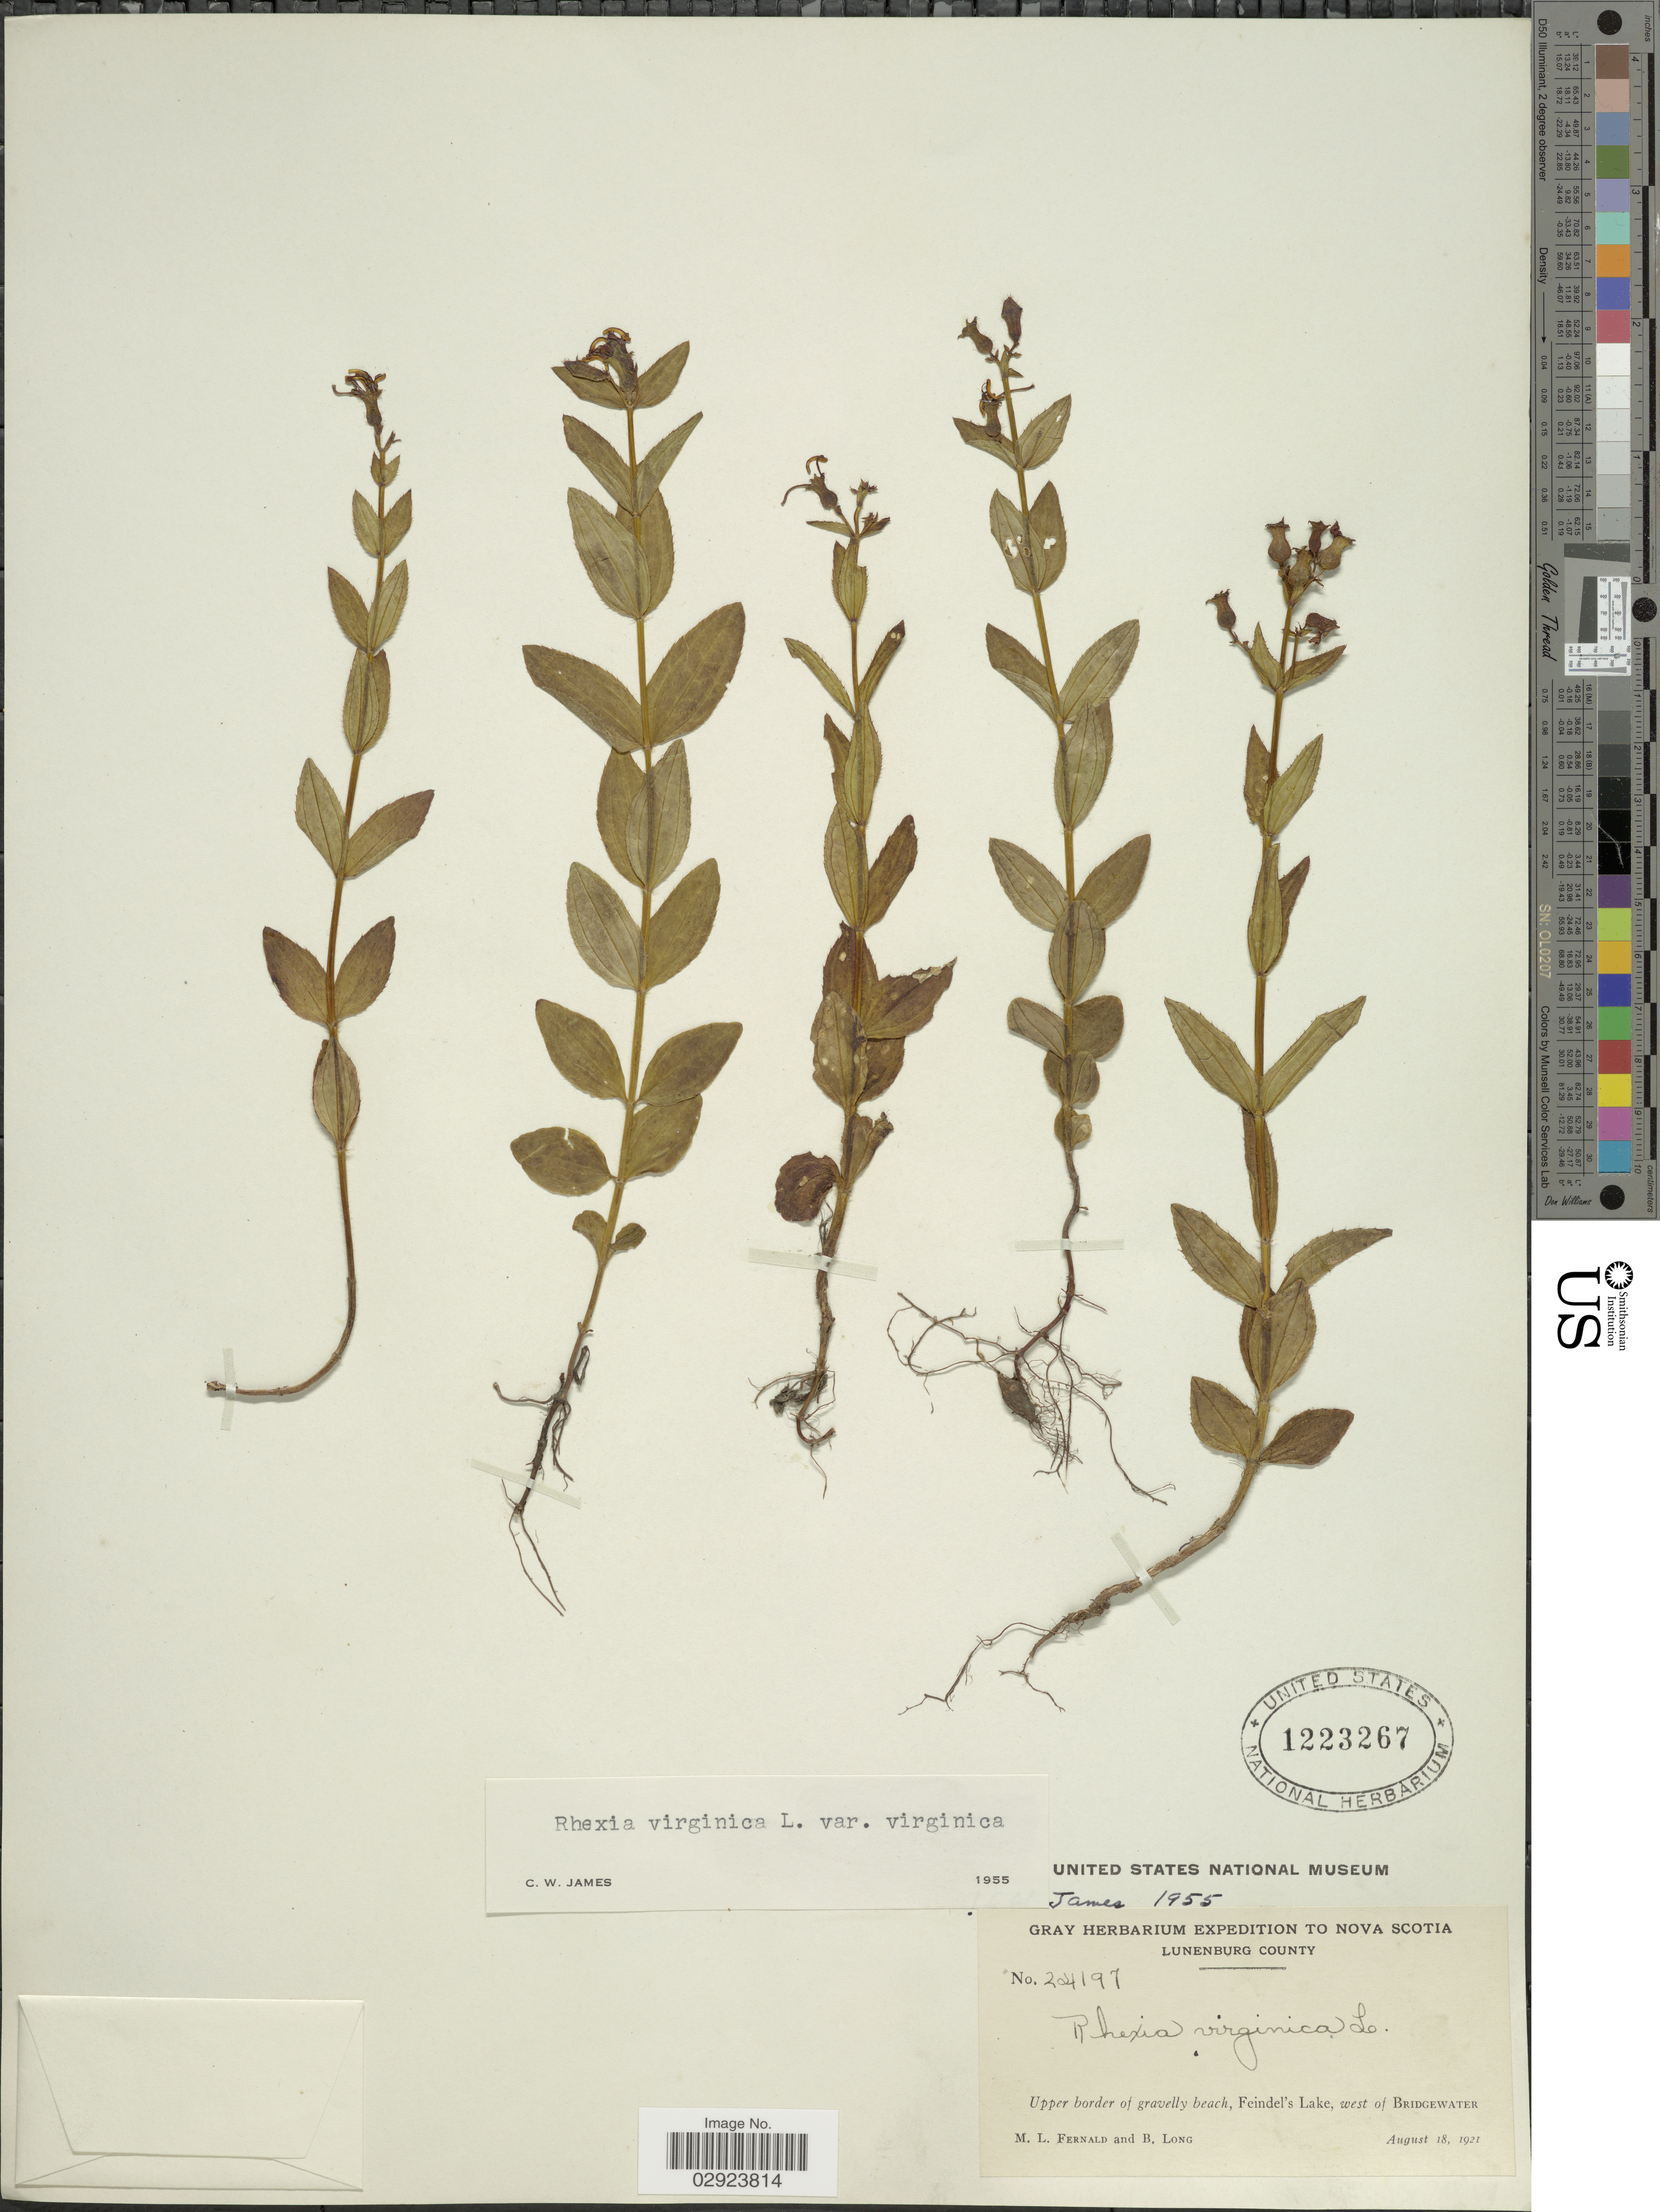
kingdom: Plantae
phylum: Tracheophyta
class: Magnoliopsida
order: Myrtales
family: Melastomataceae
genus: Rhexia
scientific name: Rhexia virginica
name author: L.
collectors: M. L. Fernald & B. Long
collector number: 24197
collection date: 1921-08-18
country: Canada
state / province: Nova Scotia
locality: Lunenburg County. Feindel's Lake, west of Bridgewater.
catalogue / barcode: US 1223267